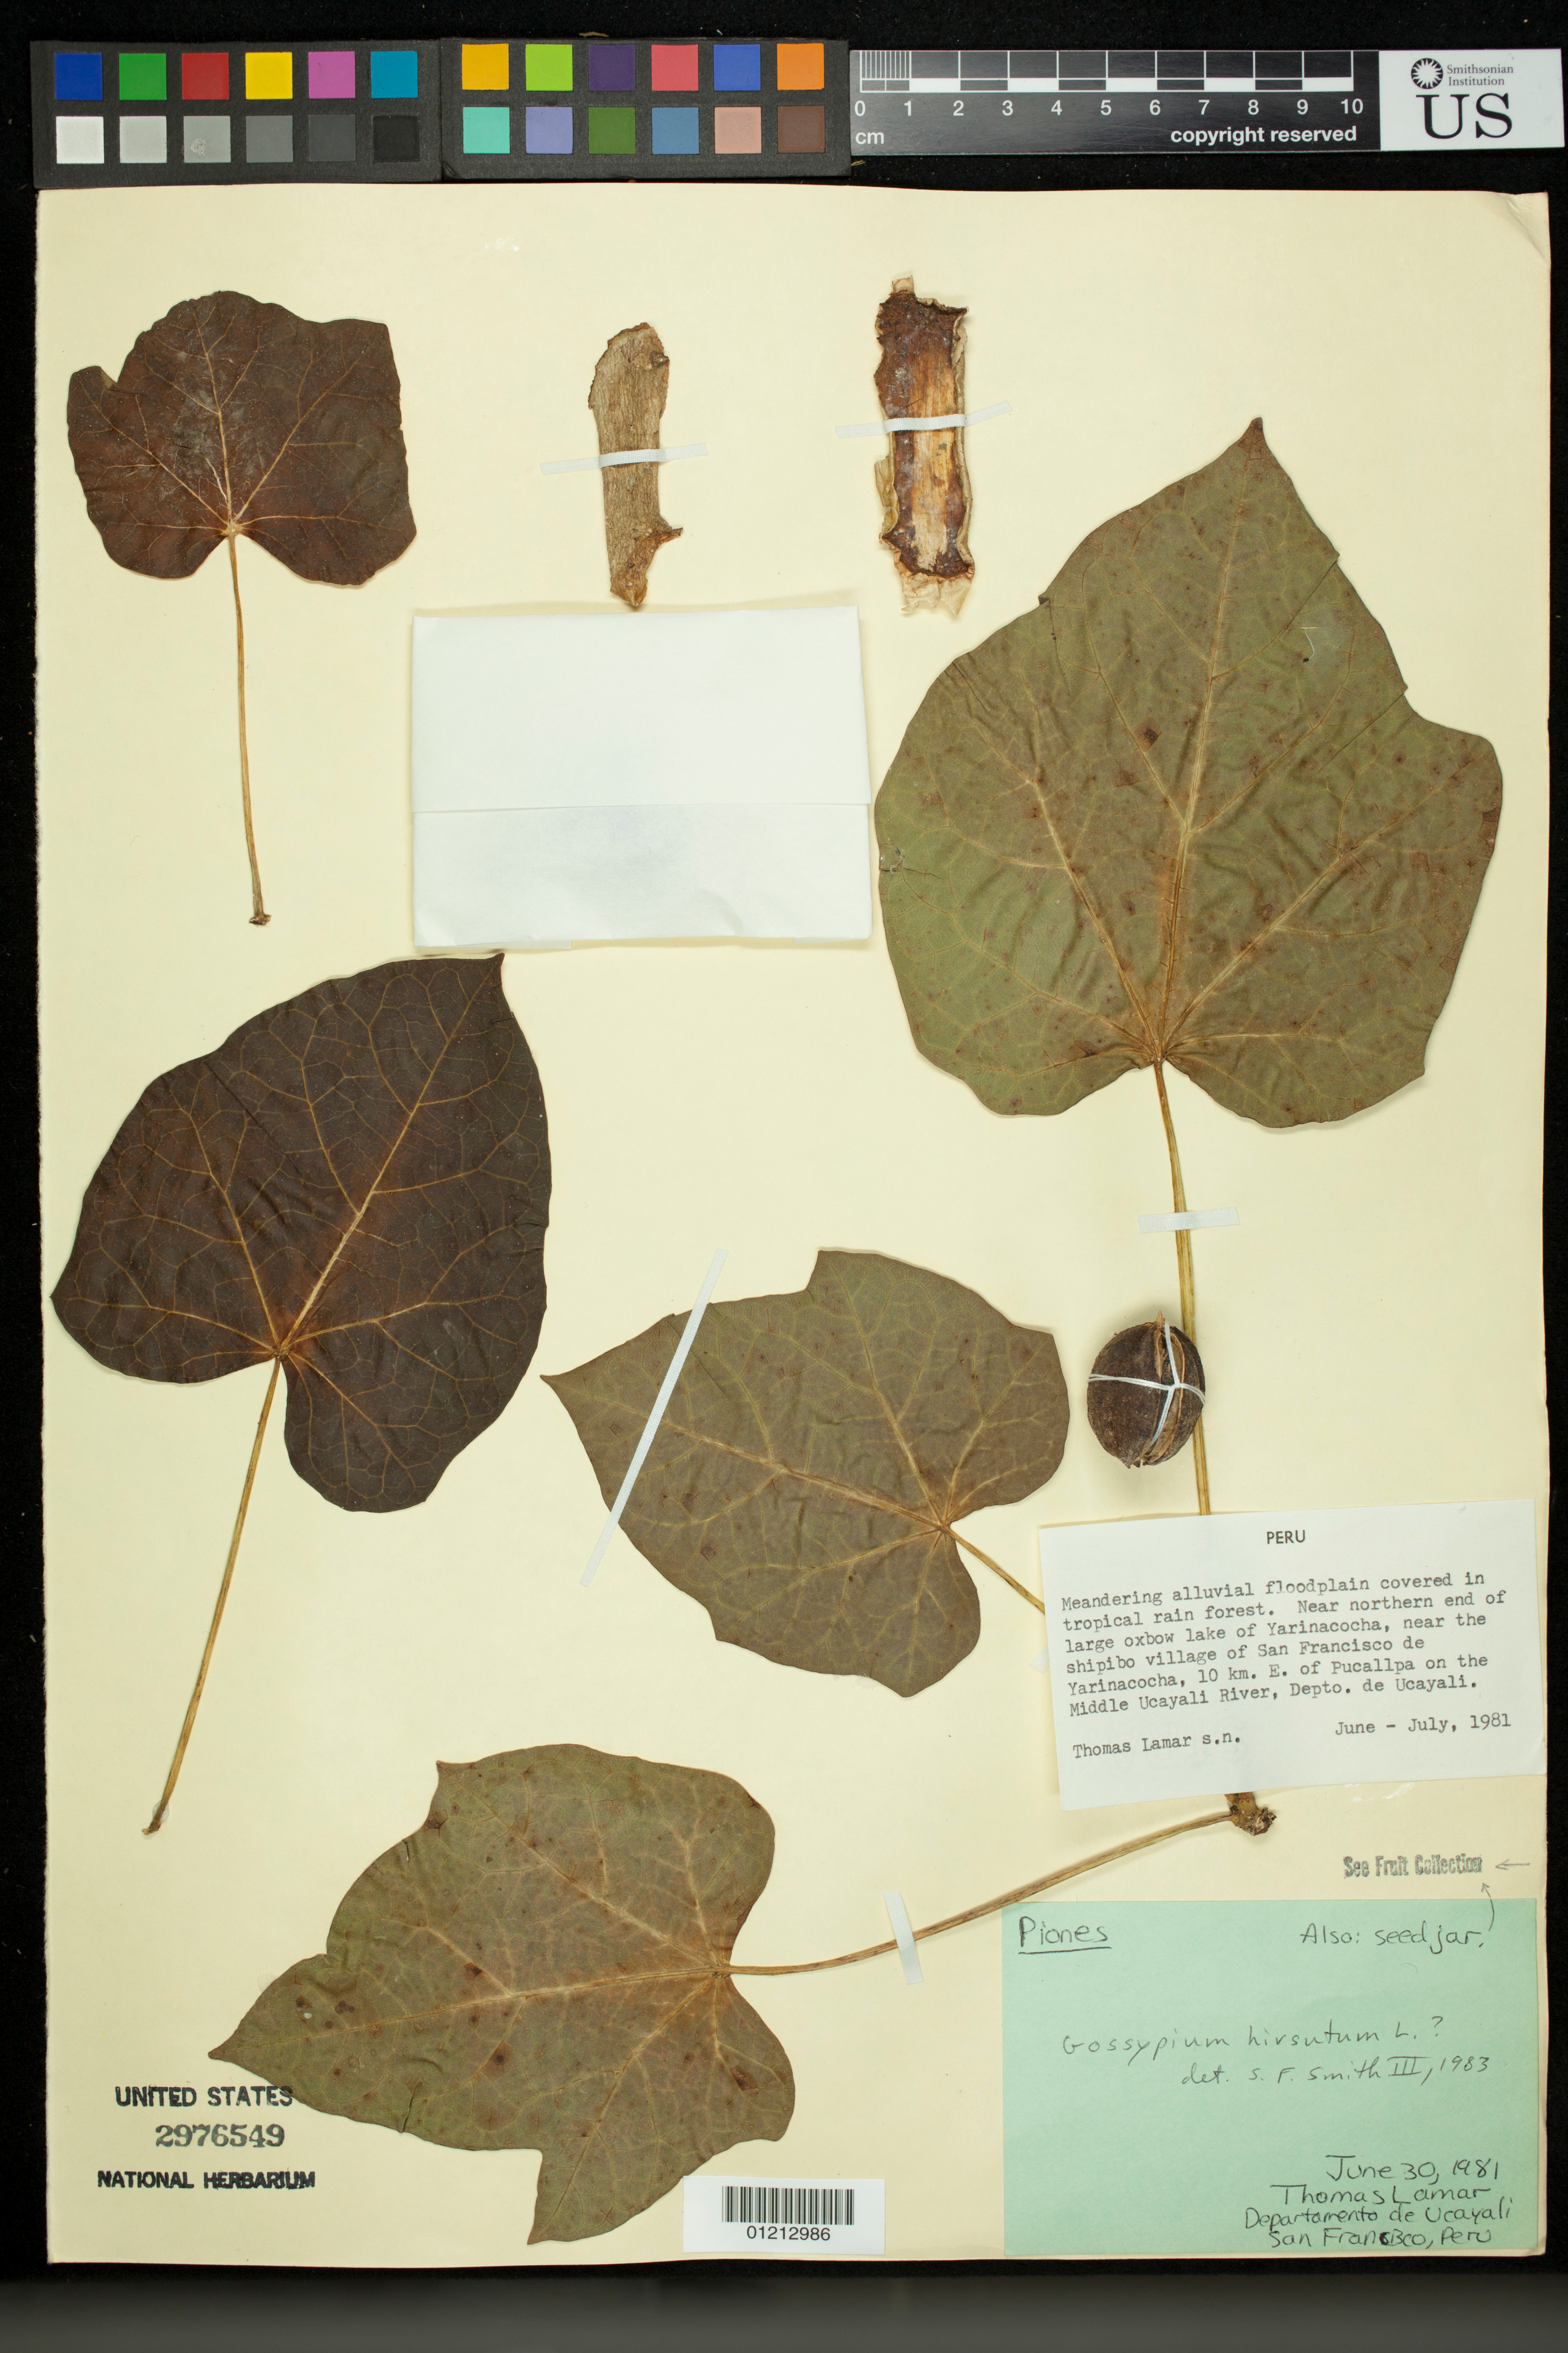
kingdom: Plantae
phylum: Tracheophyta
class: Magnoliopsida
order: Malvales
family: Malvaceae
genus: Gossypium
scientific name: Gossypium hirsutum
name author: L.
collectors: T. Lamar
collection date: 1981-06-30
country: Peru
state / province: Ucayali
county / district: Coronel Portillo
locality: Near northern end of large oxbow lake of Yarinacocha, near the shipibo village of San Francisco de Yarinacocha, 10 km. E. of Pucallpa on the Middle Ucayali River.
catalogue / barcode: US 2976549